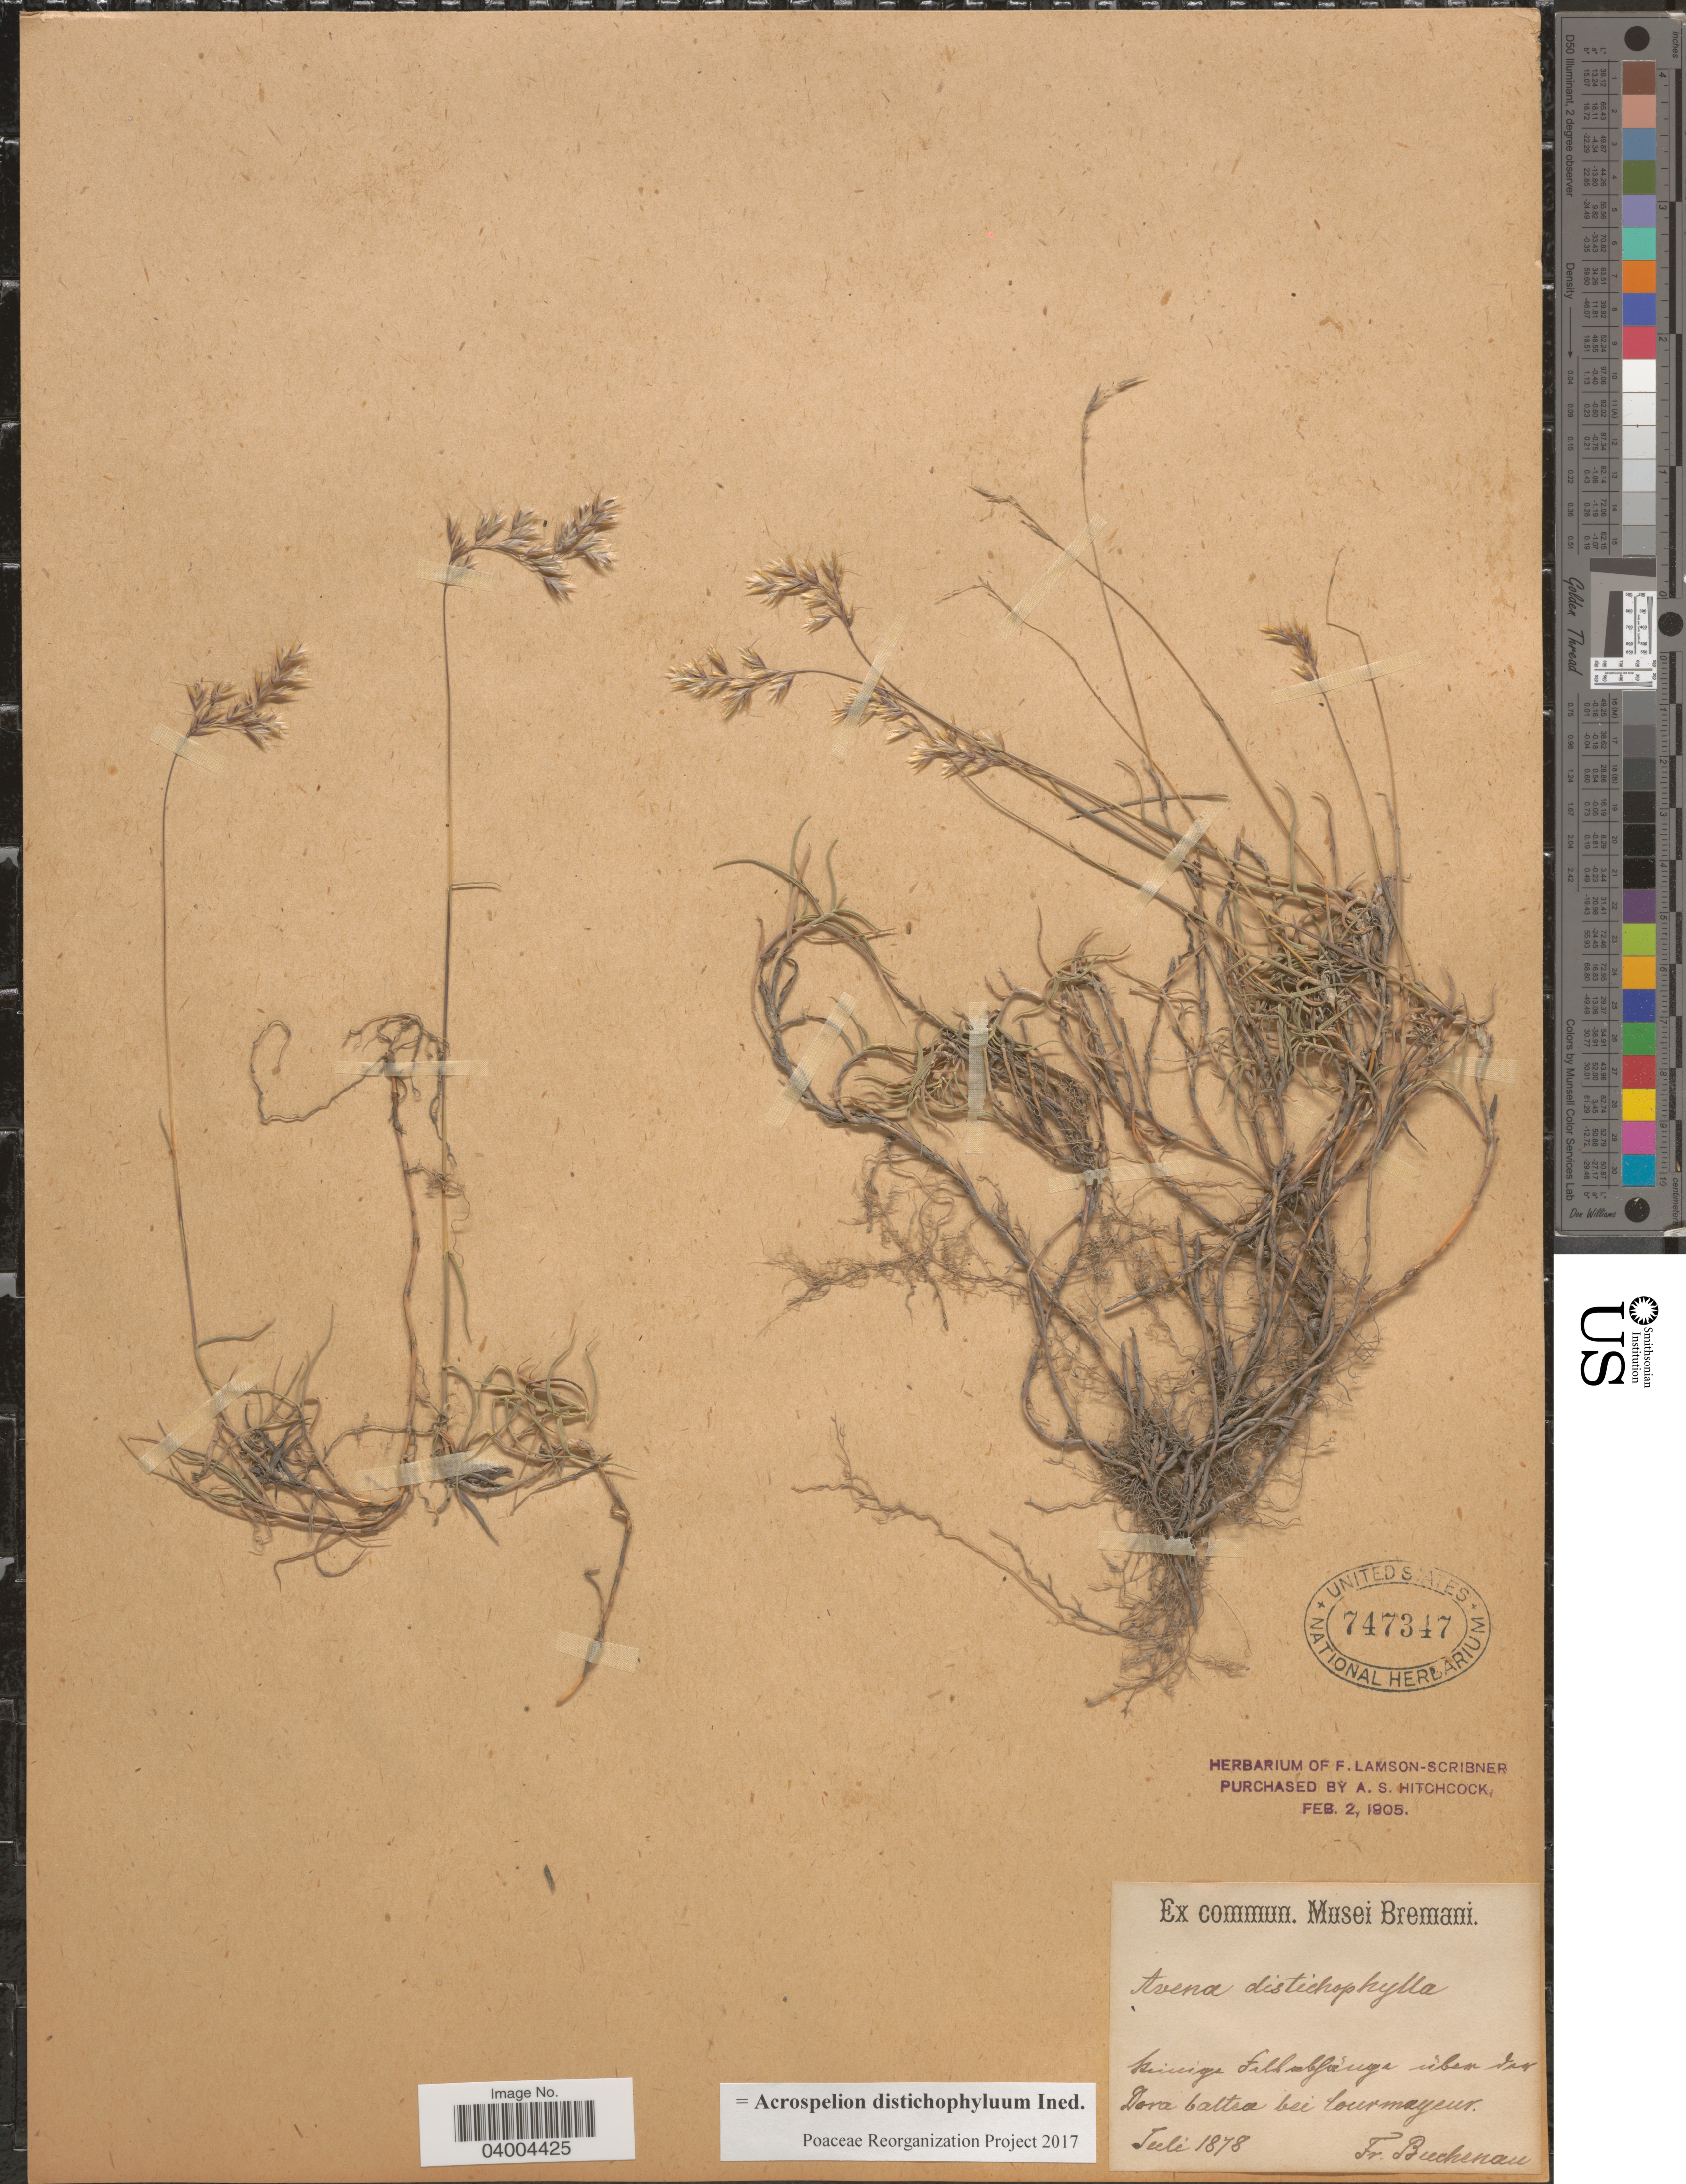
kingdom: Plantae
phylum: Tracheophyta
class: Liliopsida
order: Poales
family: Poaceae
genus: Acrospelion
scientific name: Acrospelion distichophyllum ined.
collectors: F. Buchenau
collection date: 1878-07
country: Italy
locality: Dora baltea bei Courmayeur.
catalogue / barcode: US 747347